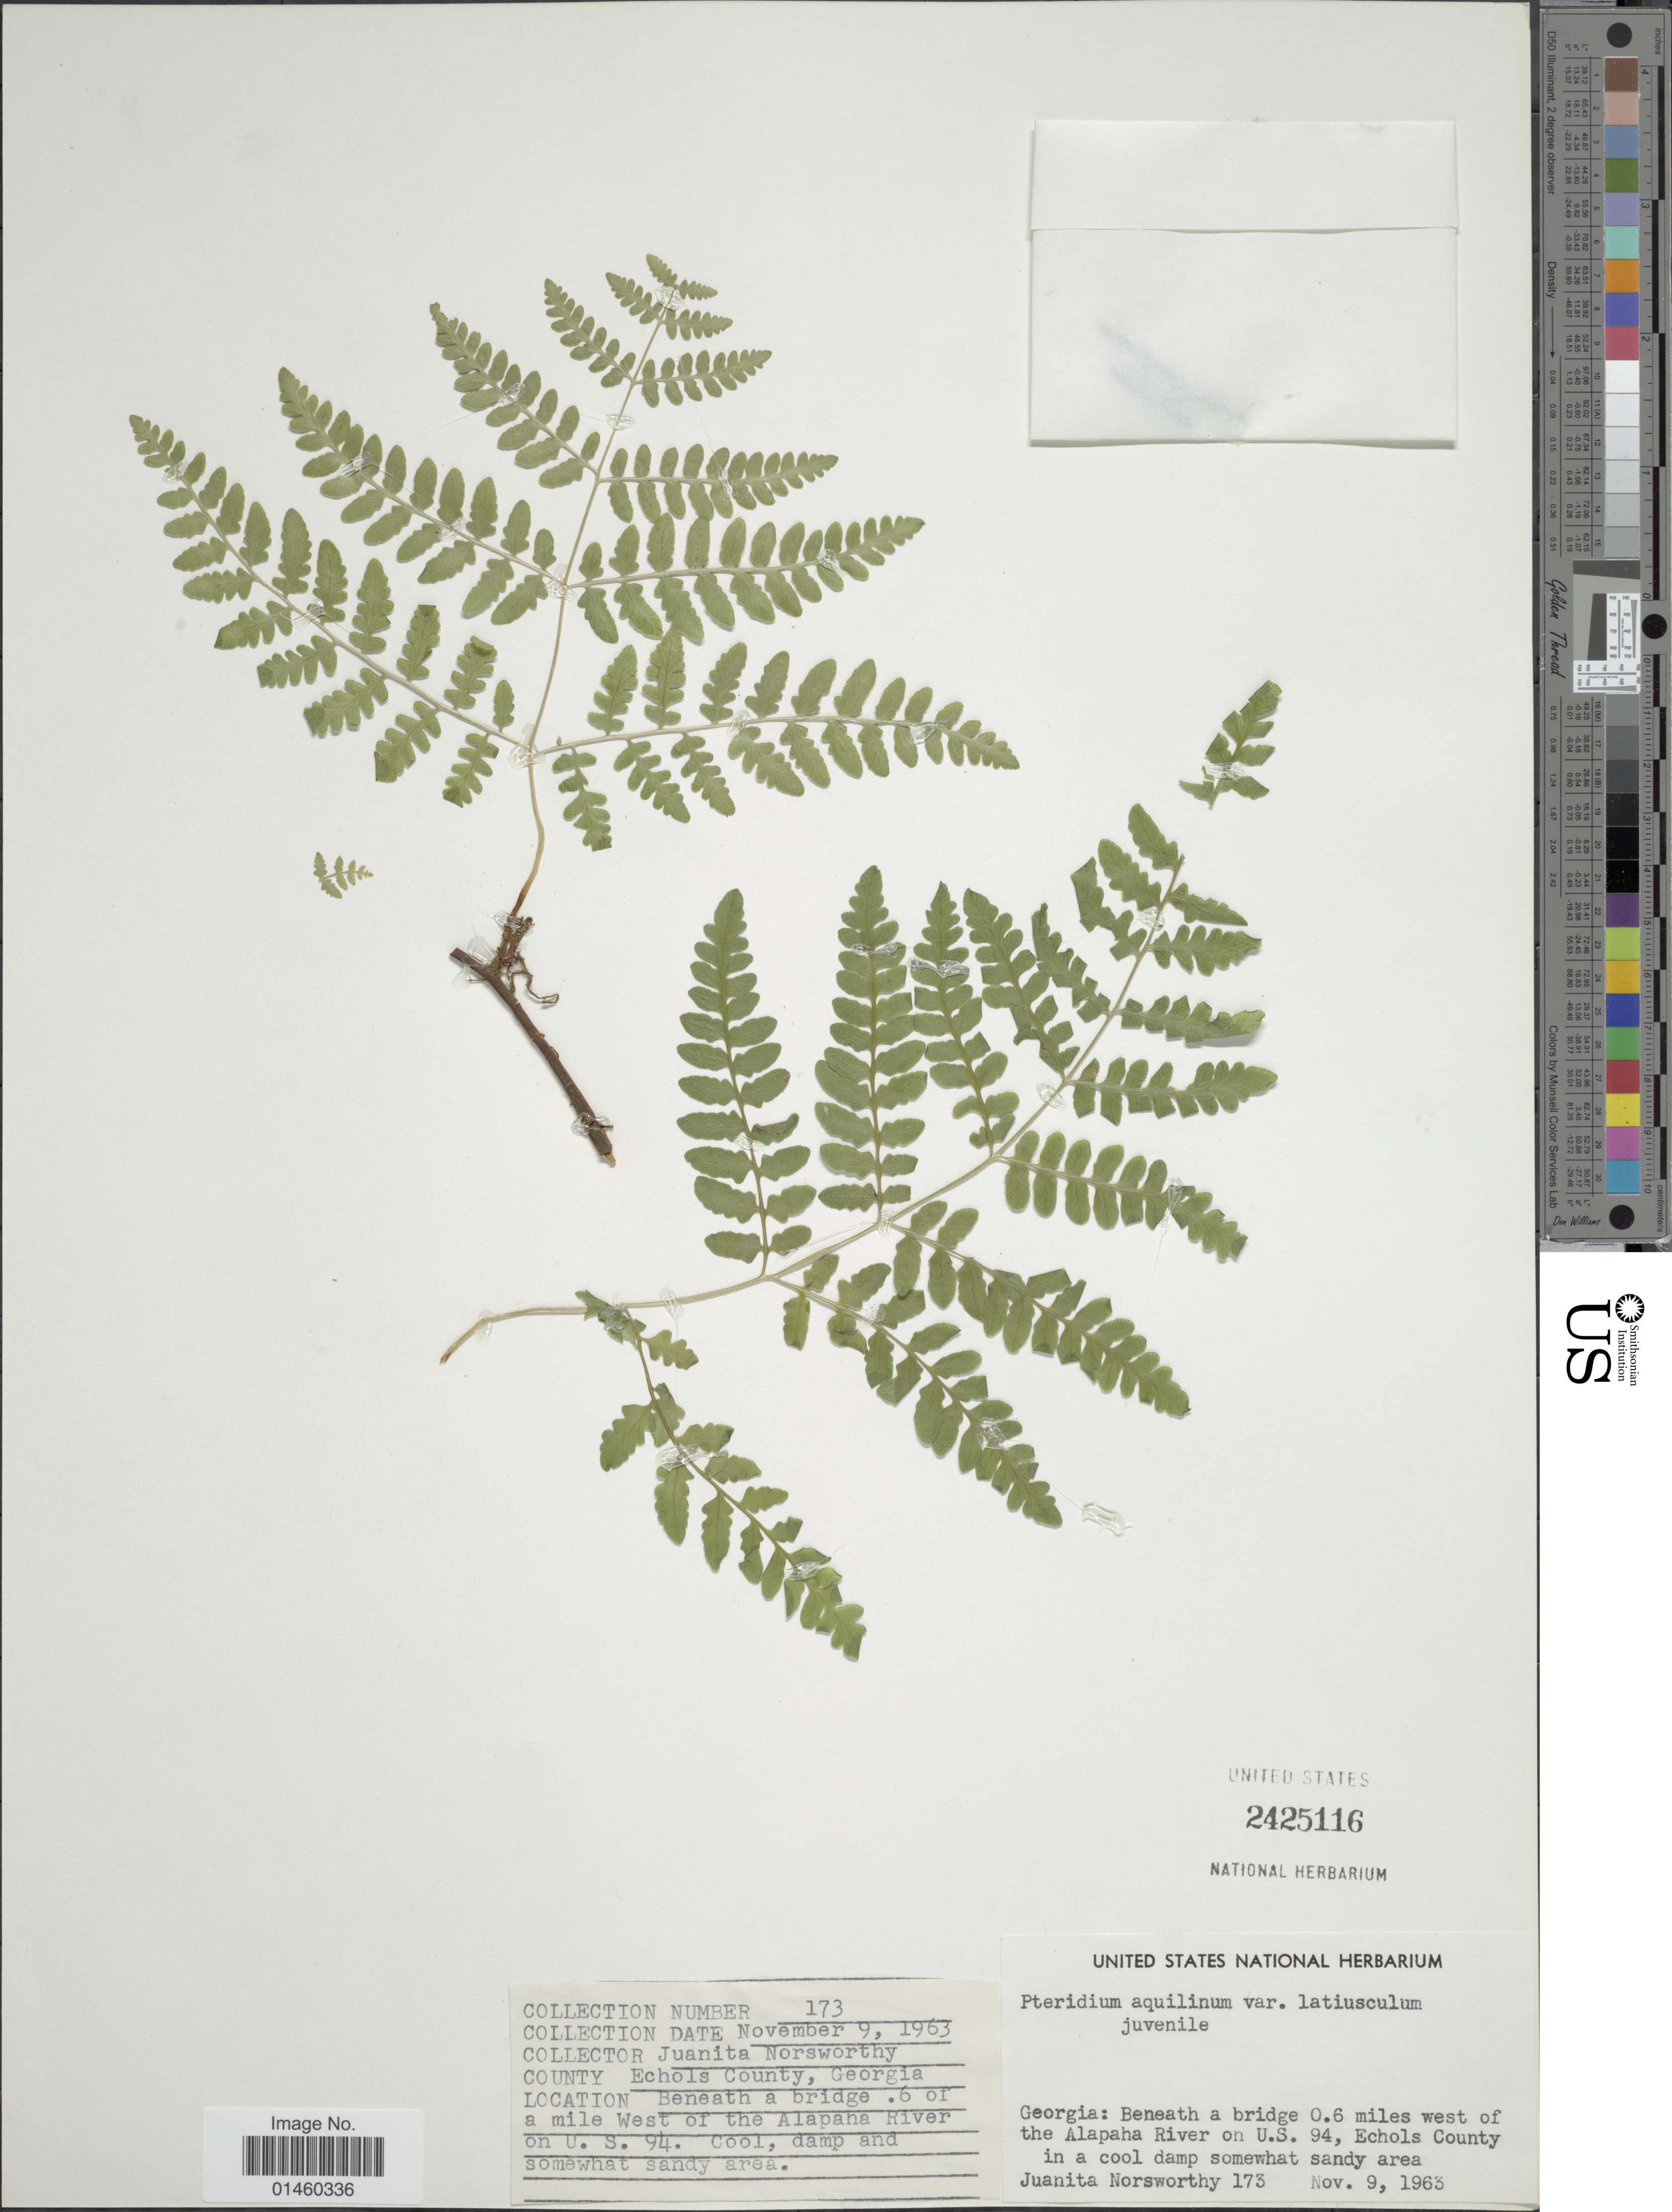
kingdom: Plantae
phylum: Tracheophyta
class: Polypodiopsida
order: Polypodiales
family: Dennstaedtiaceae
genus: Pteridium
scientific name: Pteridium aquilinum var. latiusculum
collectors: J. Norsworthy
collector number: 173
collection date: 1963-11-09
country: United States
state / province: Georgia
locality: Beneath a bridge 0.6 miles west of the Alapaha River on U.S. 94, Echols County in a cool damp somewhat sandy area.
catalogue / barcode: US 2425116